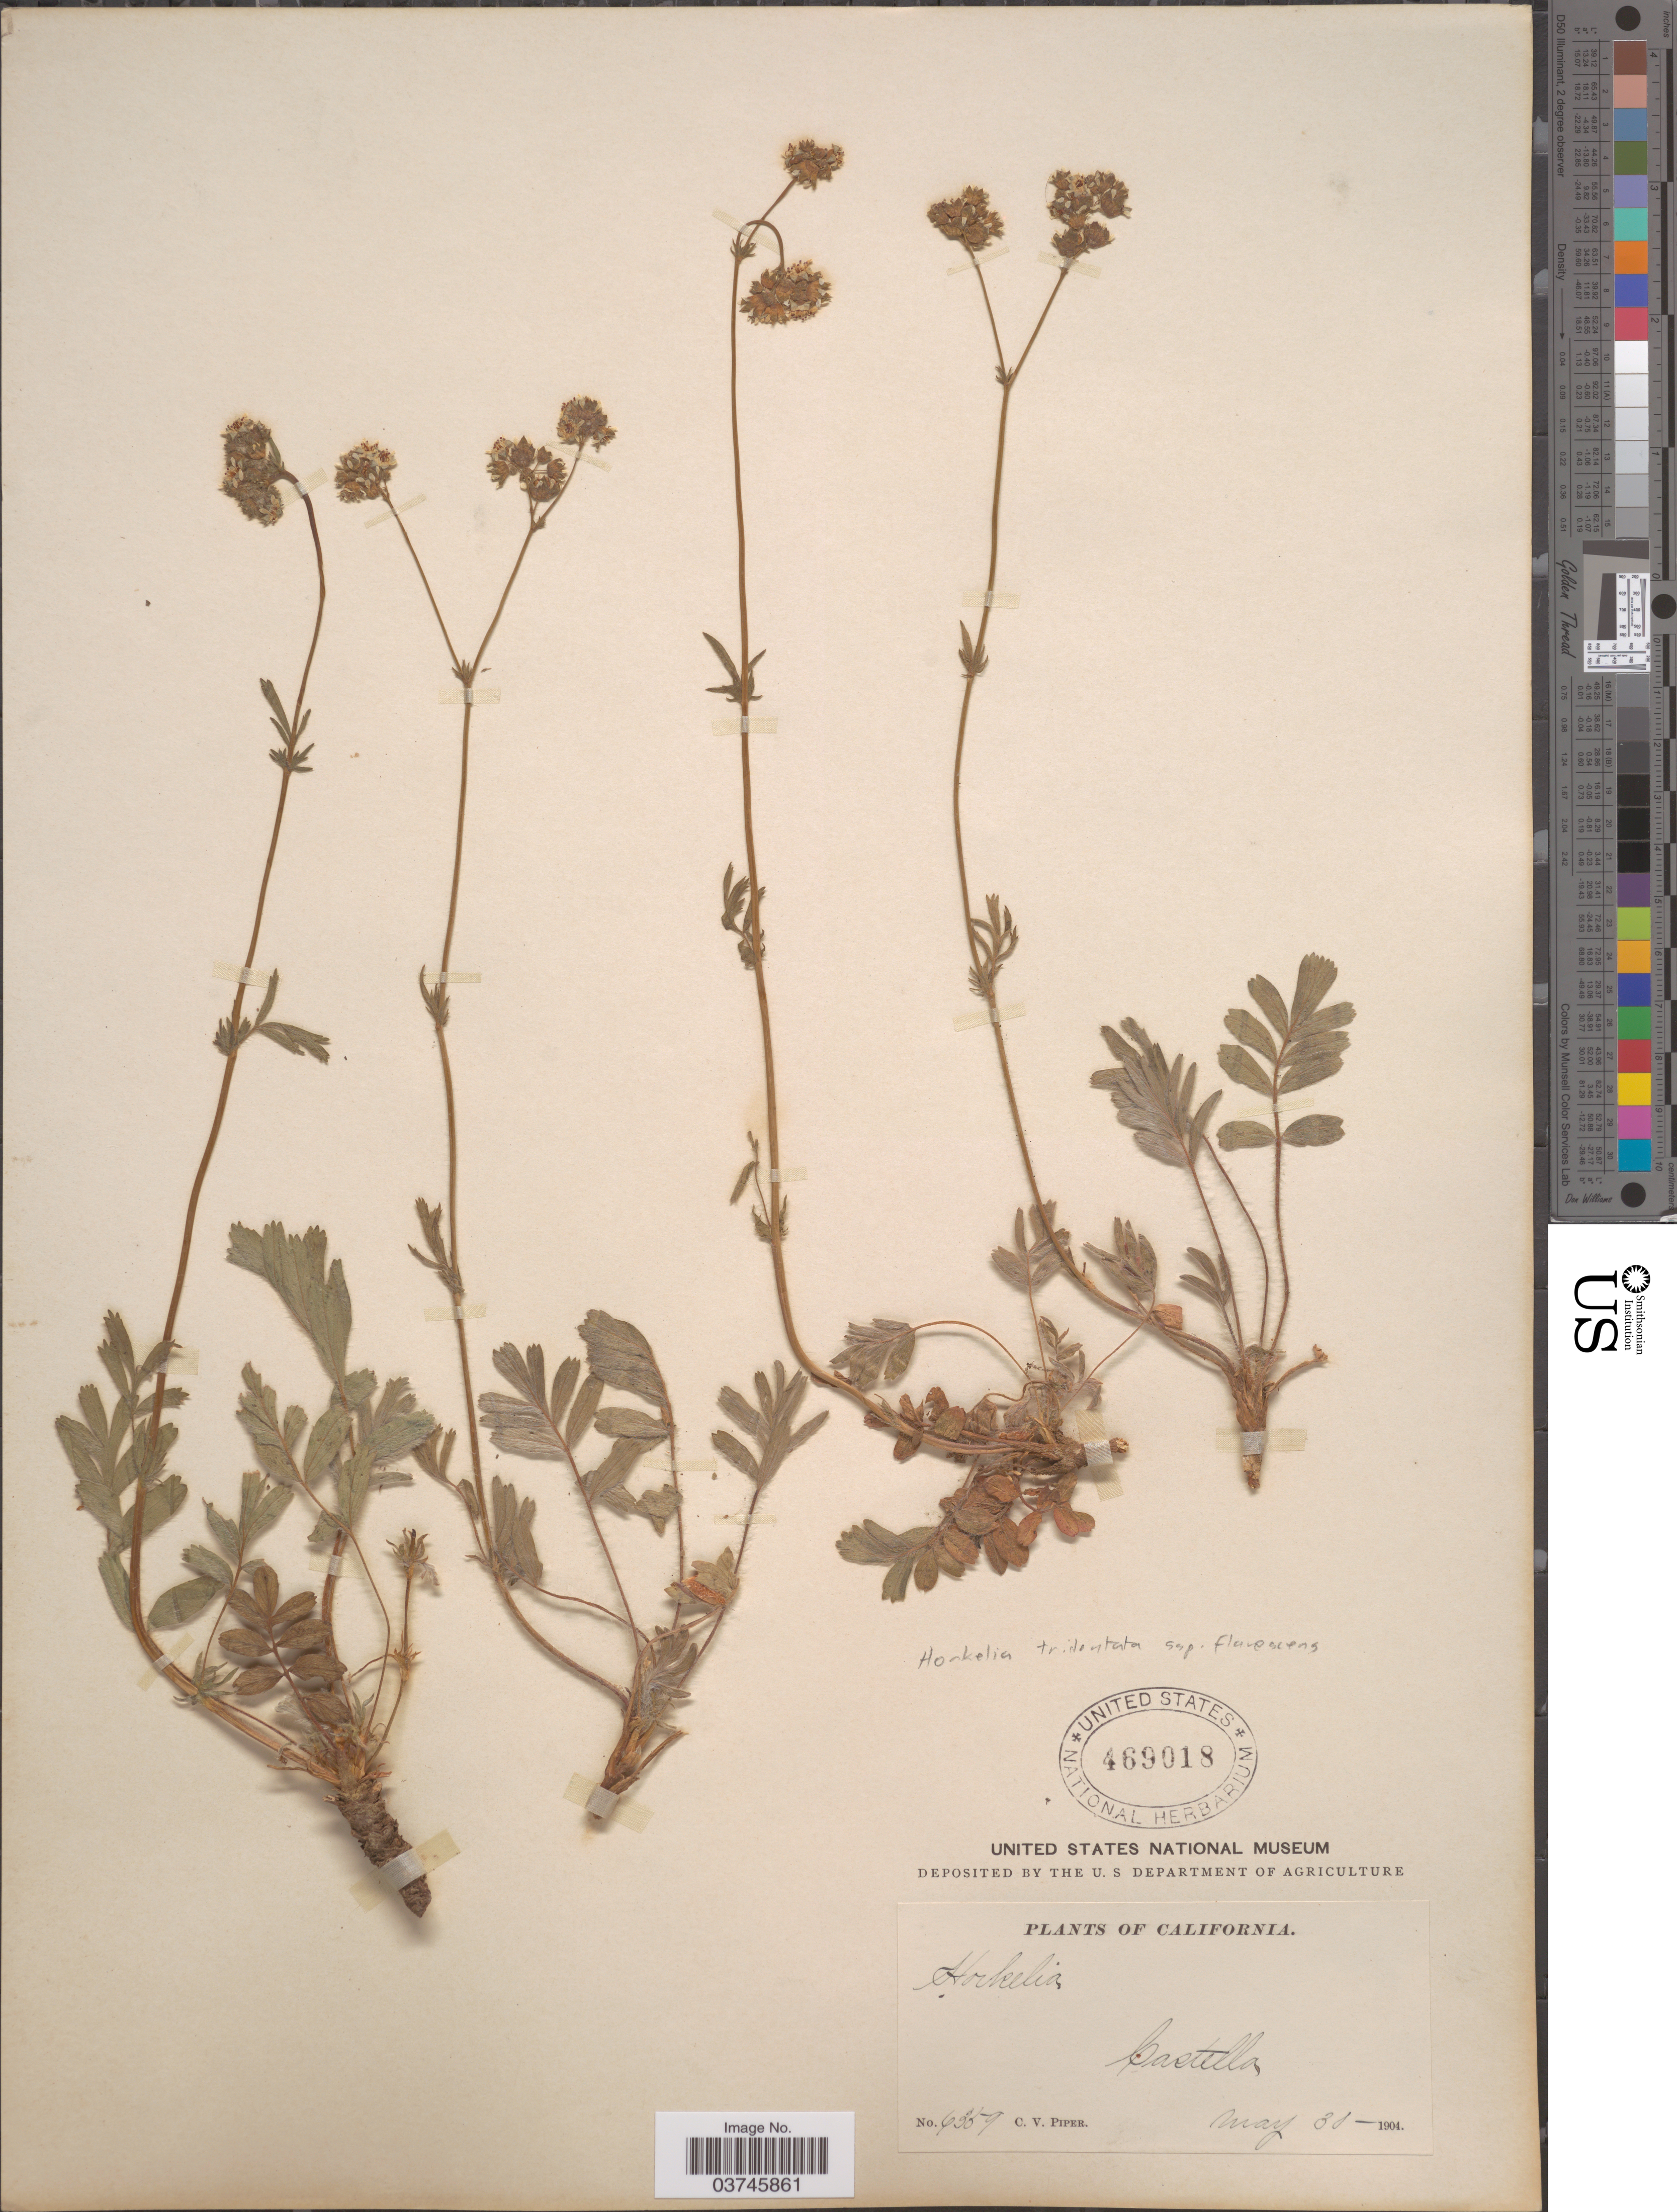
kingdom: Plantae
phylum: Tracheophyta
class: Magnoliopsida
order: Rosales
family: Rosaceae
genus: Potentilla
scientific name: Potentilla tilingii var. tilingii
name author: (Regel) Greene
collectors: C. V. Piper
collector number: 4359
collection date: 1904-05-30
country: United States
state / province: California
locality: Castella.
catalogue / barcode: US 469018